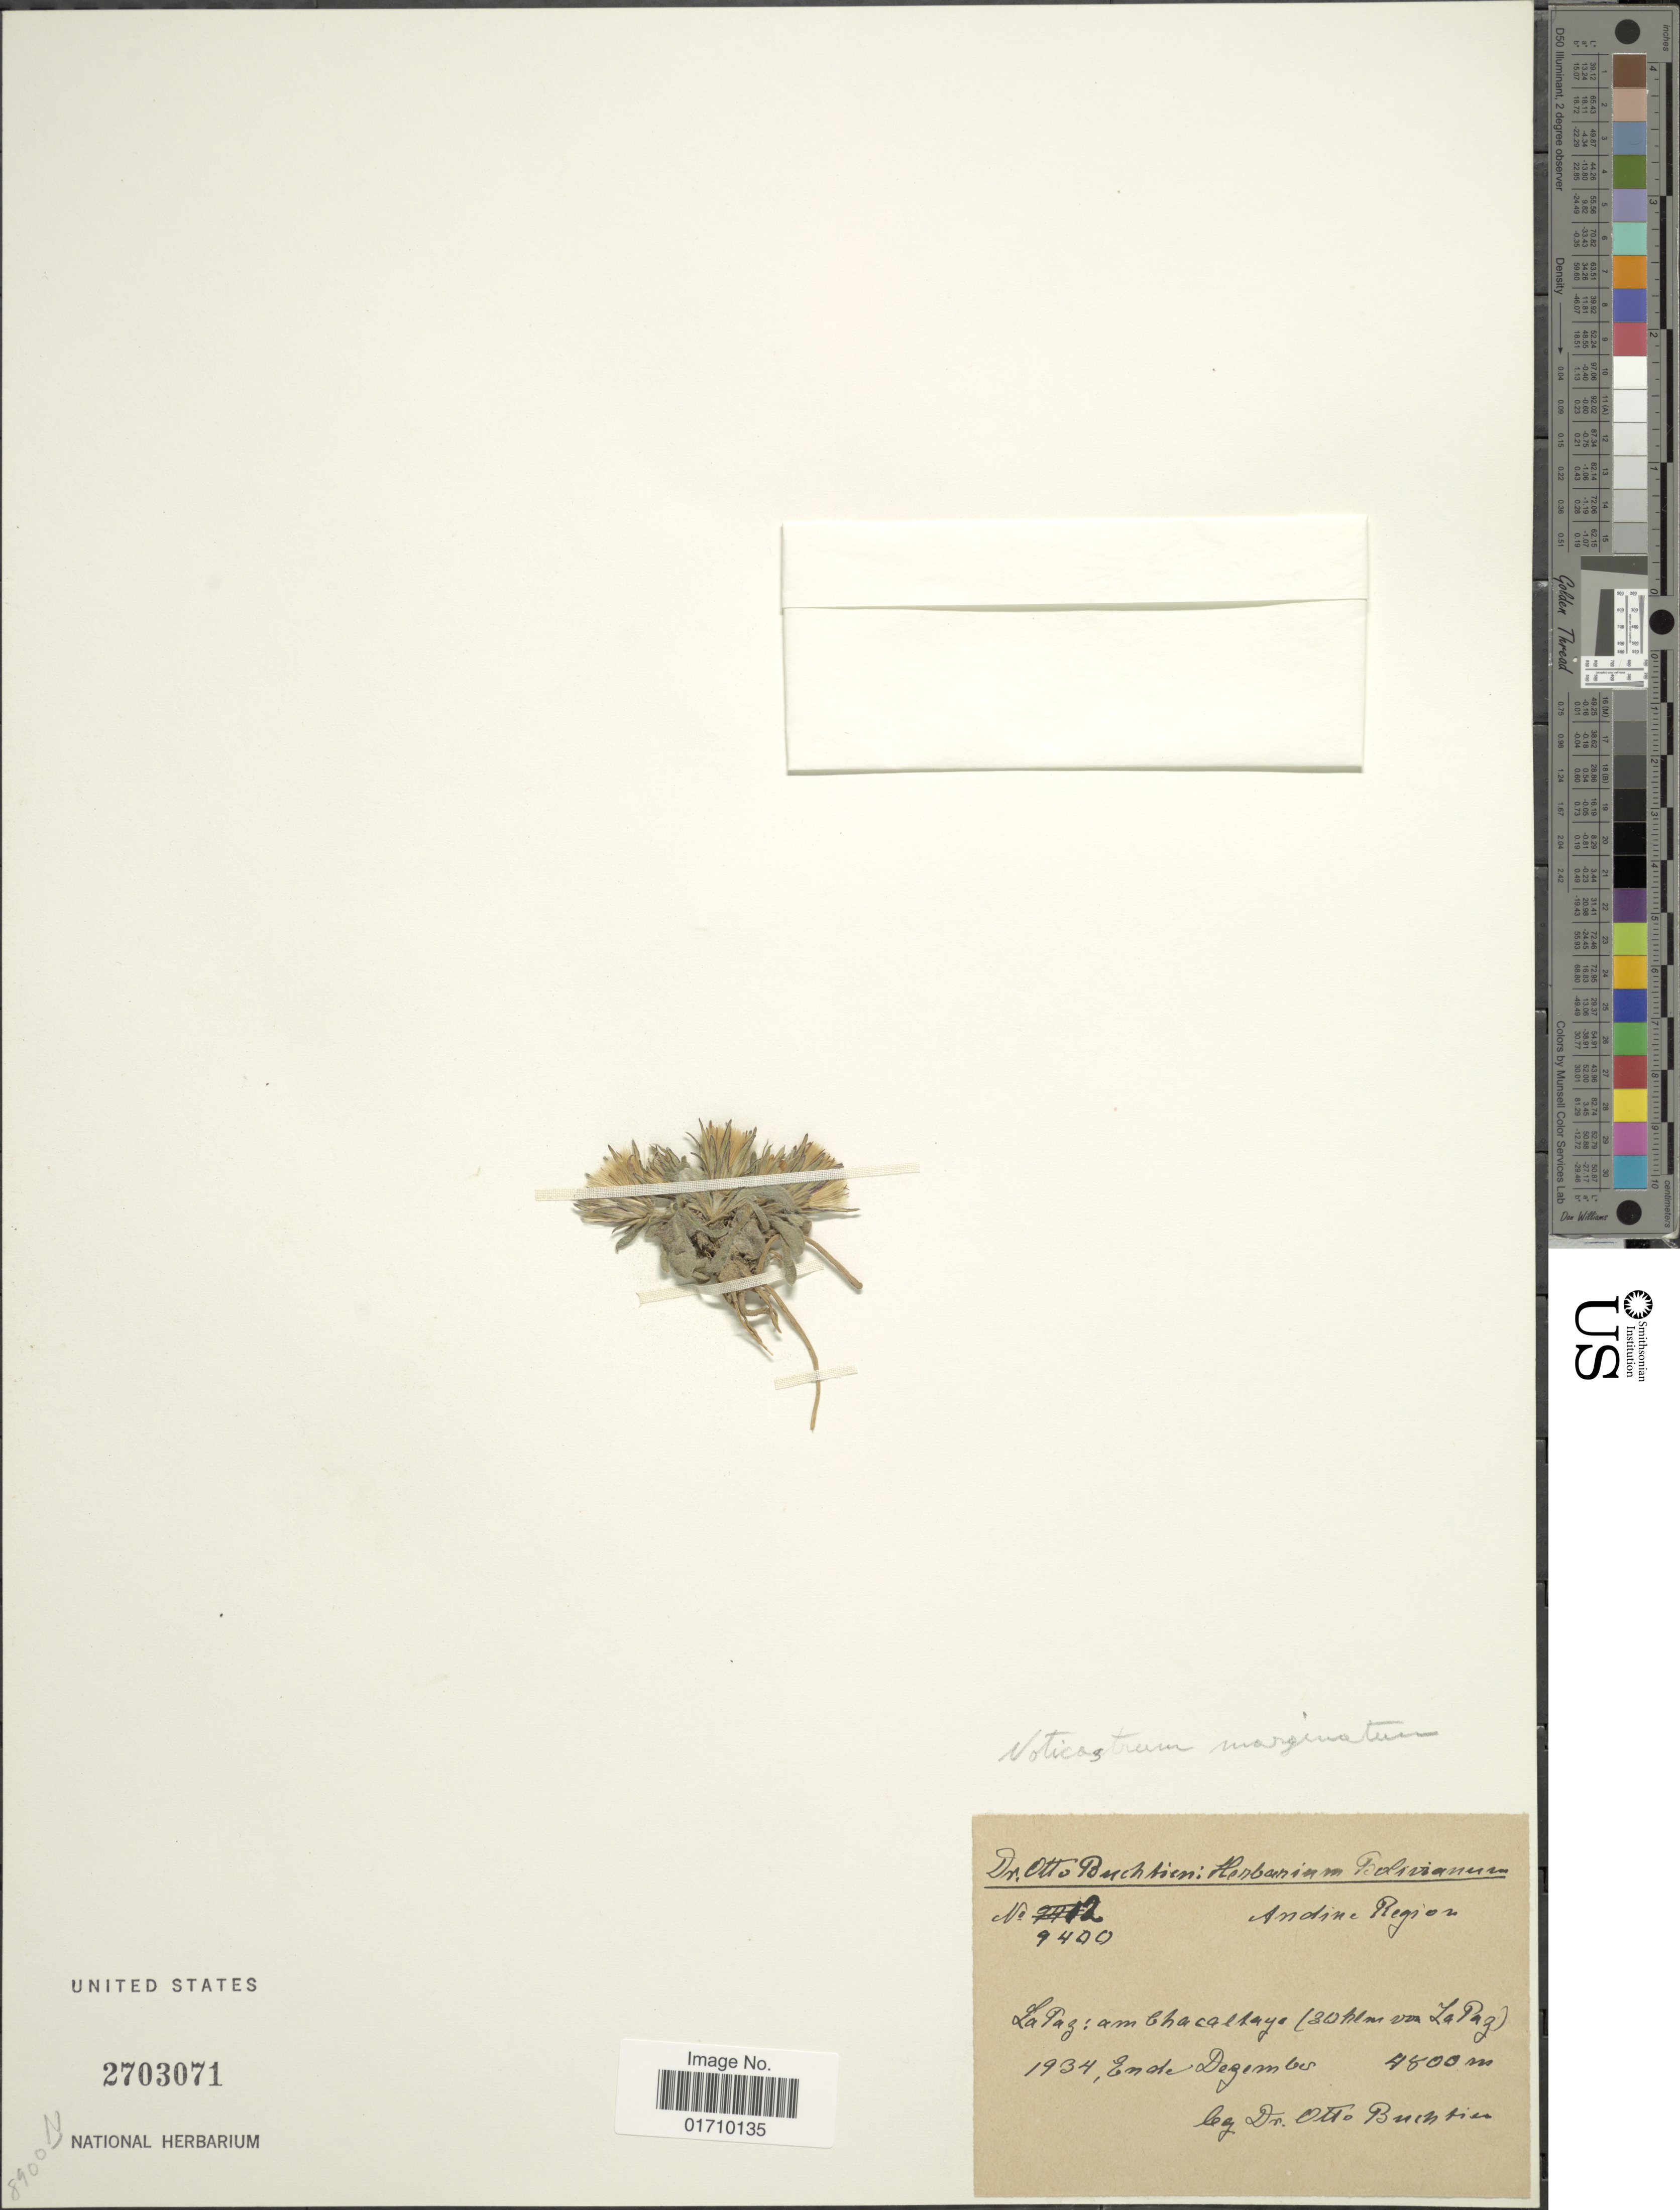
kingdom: Plantae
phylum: Tracheophyta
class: Magnoliopsida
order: Asterales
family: Asteraceae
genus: Noticastrum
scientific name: Noticastrum marginatum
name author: (Kunth) Cuatrec.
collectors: O. Buchtien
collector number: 9400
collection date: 1934-12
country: Bolivia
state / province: La Paz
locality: Am Chacallaya (30 klm von La Paz)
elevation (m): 4800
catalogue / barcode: US 2703071